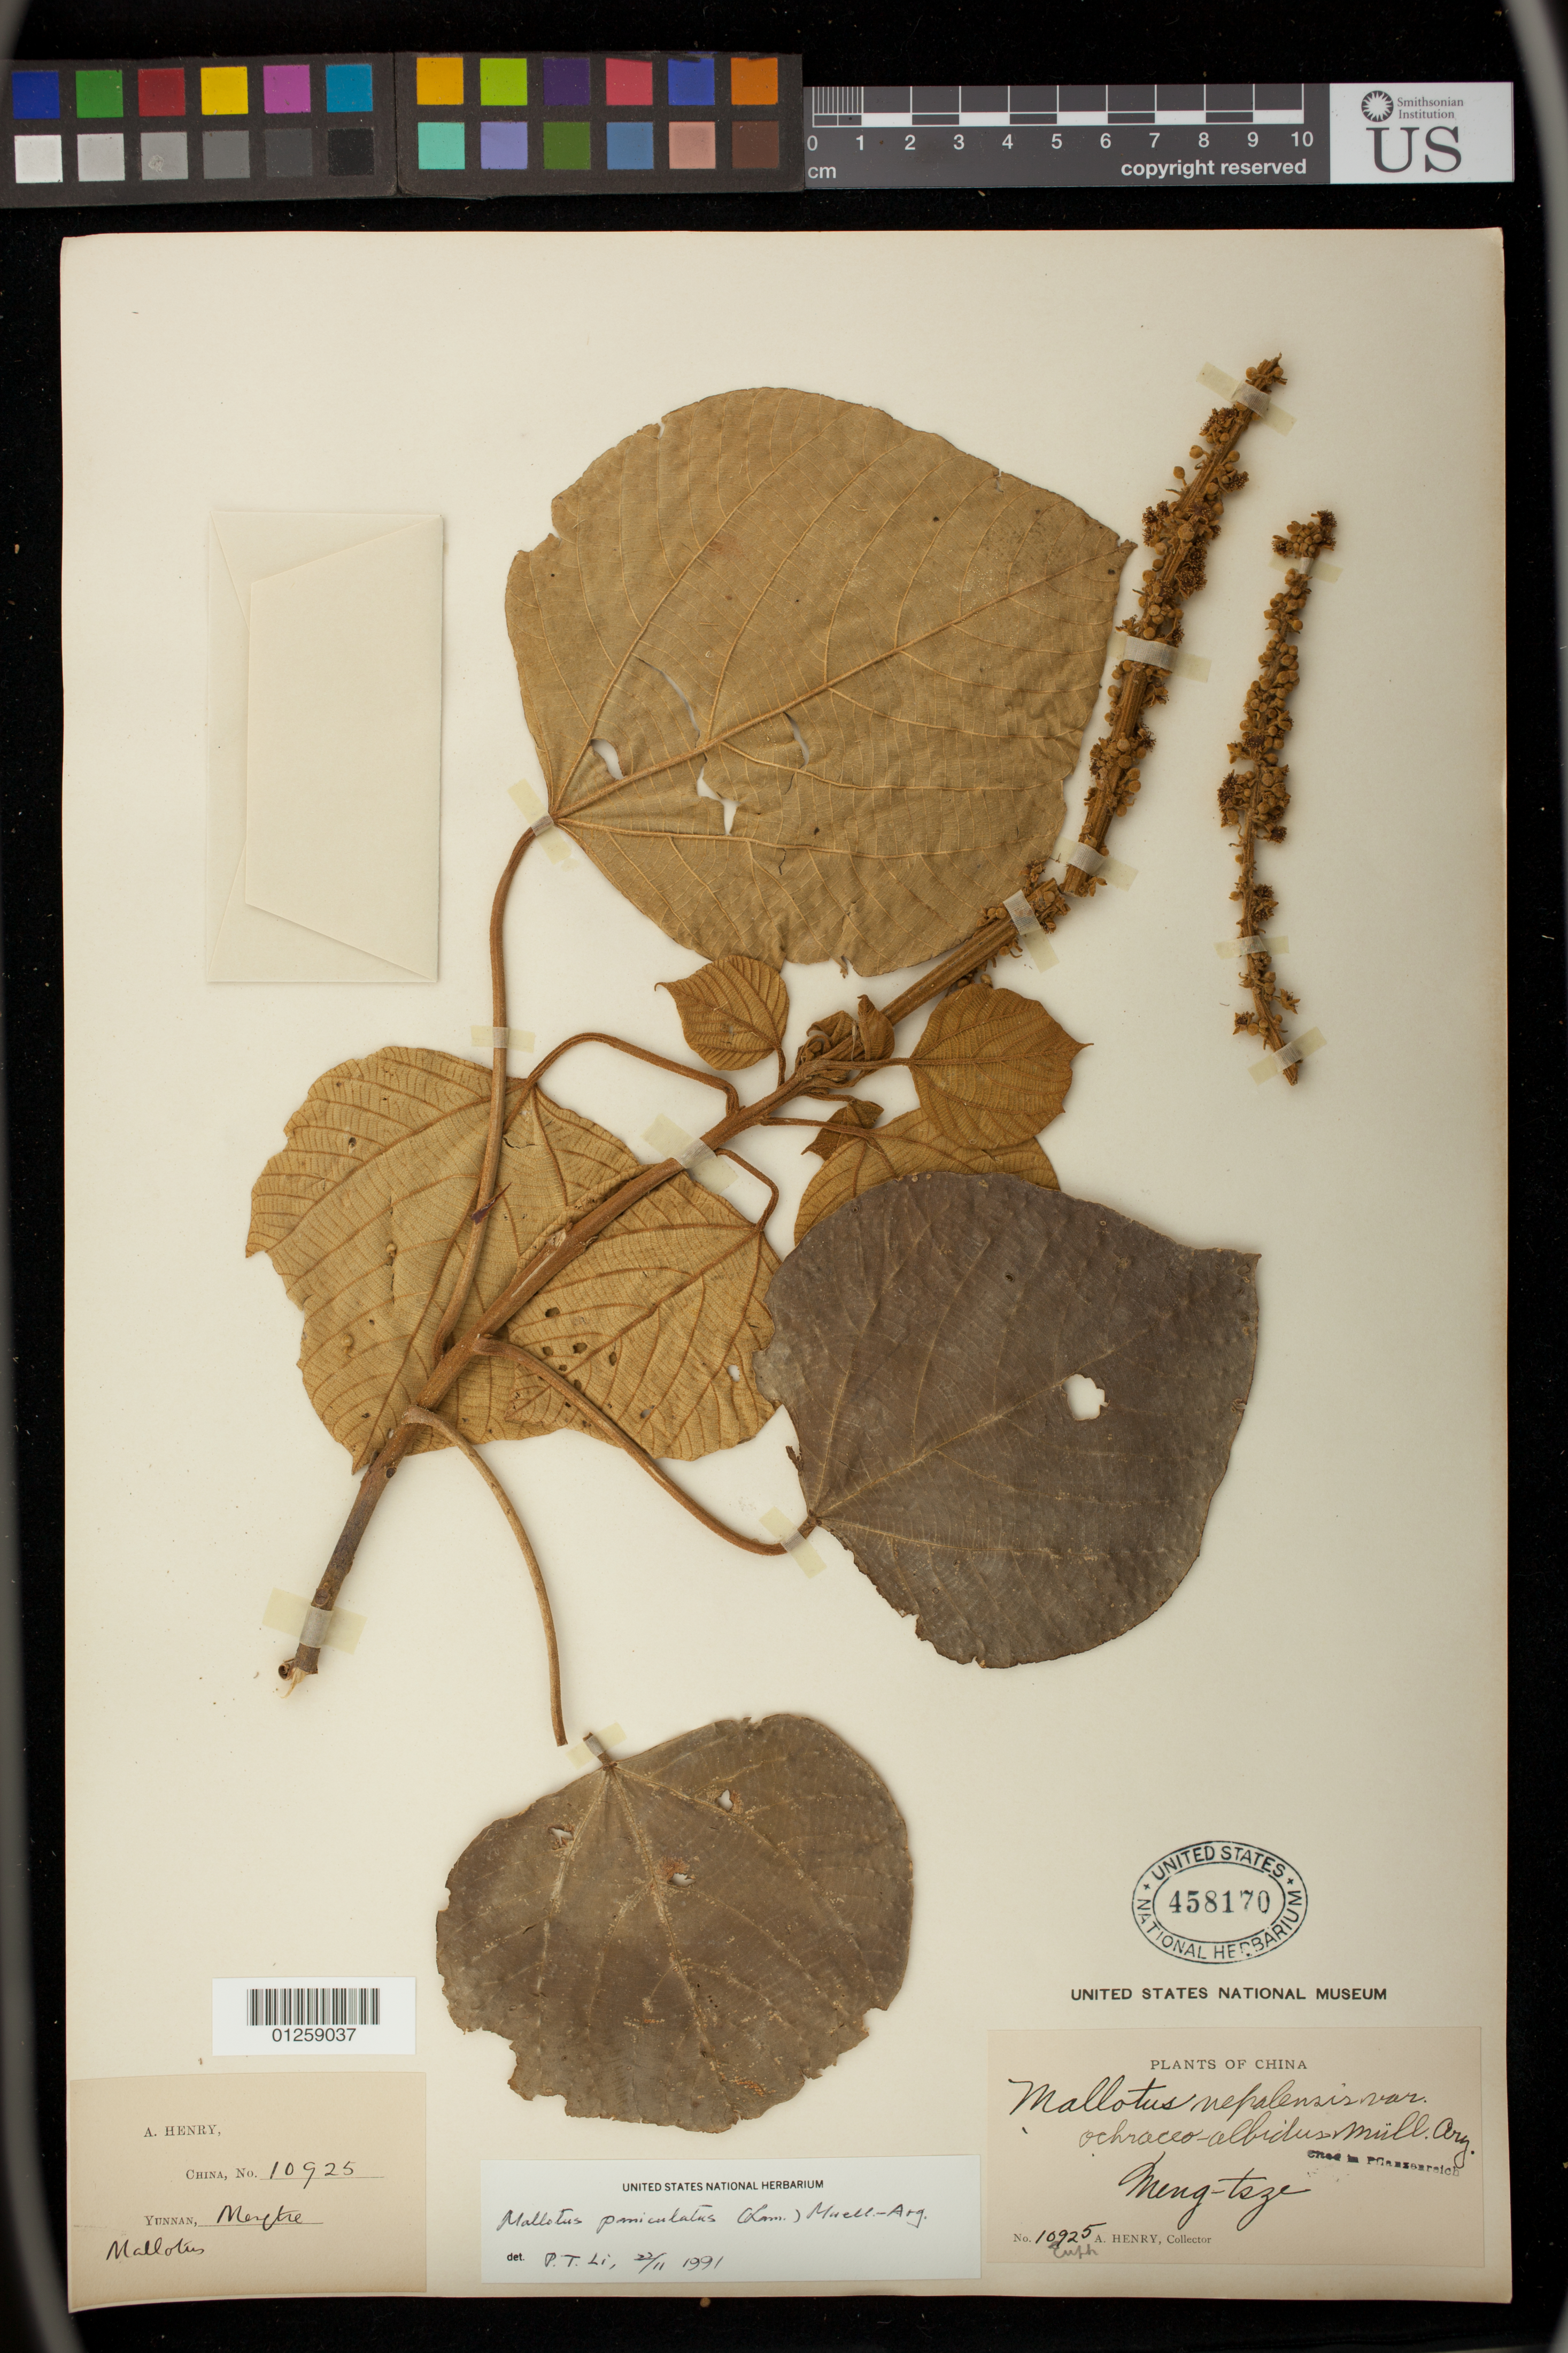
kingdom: Plantae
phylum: Tracheophyta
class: Magnoliopsida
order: Malpighiales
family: Euphorbiaceae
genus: Mallotus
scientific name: Mallotus paniculatus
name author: (Lam.) Müll. Arg.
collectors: A. Henry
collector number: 10925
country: China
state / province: Yunnan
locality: Meng-tsze.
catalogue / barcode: US 458170